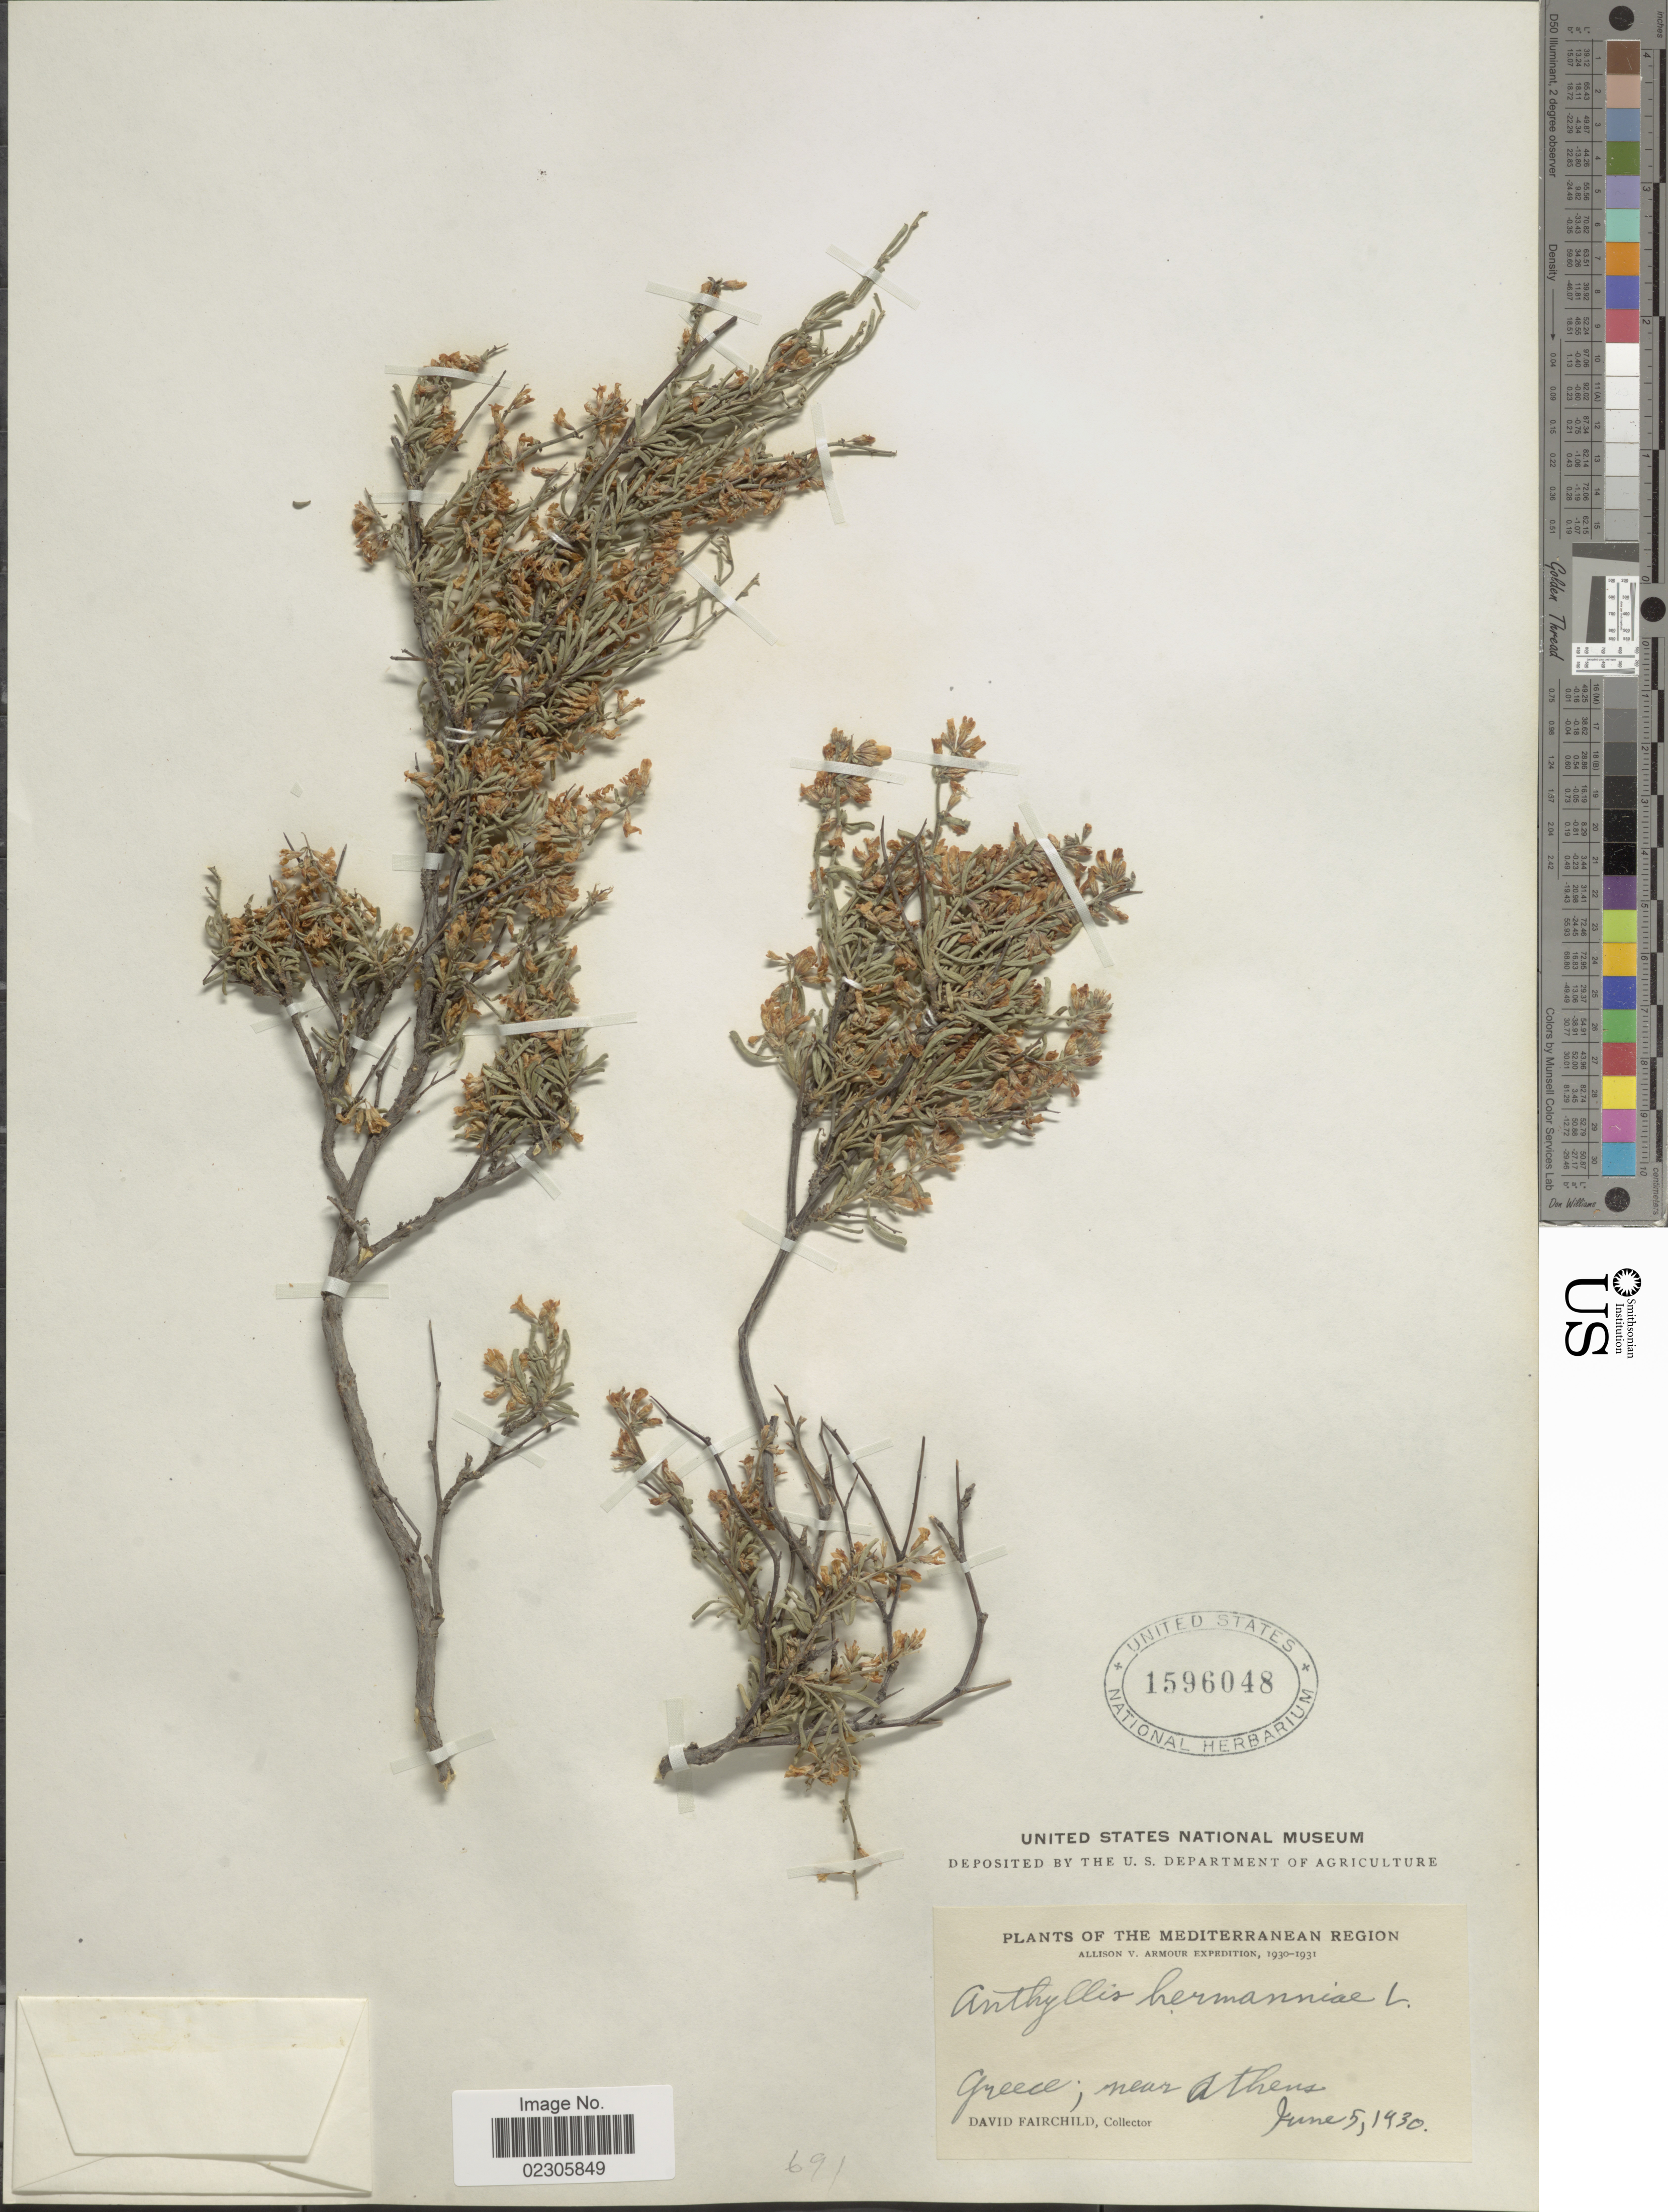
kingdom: Plantae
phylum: Tracheophyta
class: Magnoliopsida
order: Fabales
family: Fabaceae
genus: Anthyllis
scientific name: Anthyllis hermanniae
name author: L.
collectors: D. Fairchild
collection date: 1930-06-05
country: Greece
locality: Mediterranean Region, near Athens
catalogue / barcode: US 1596048